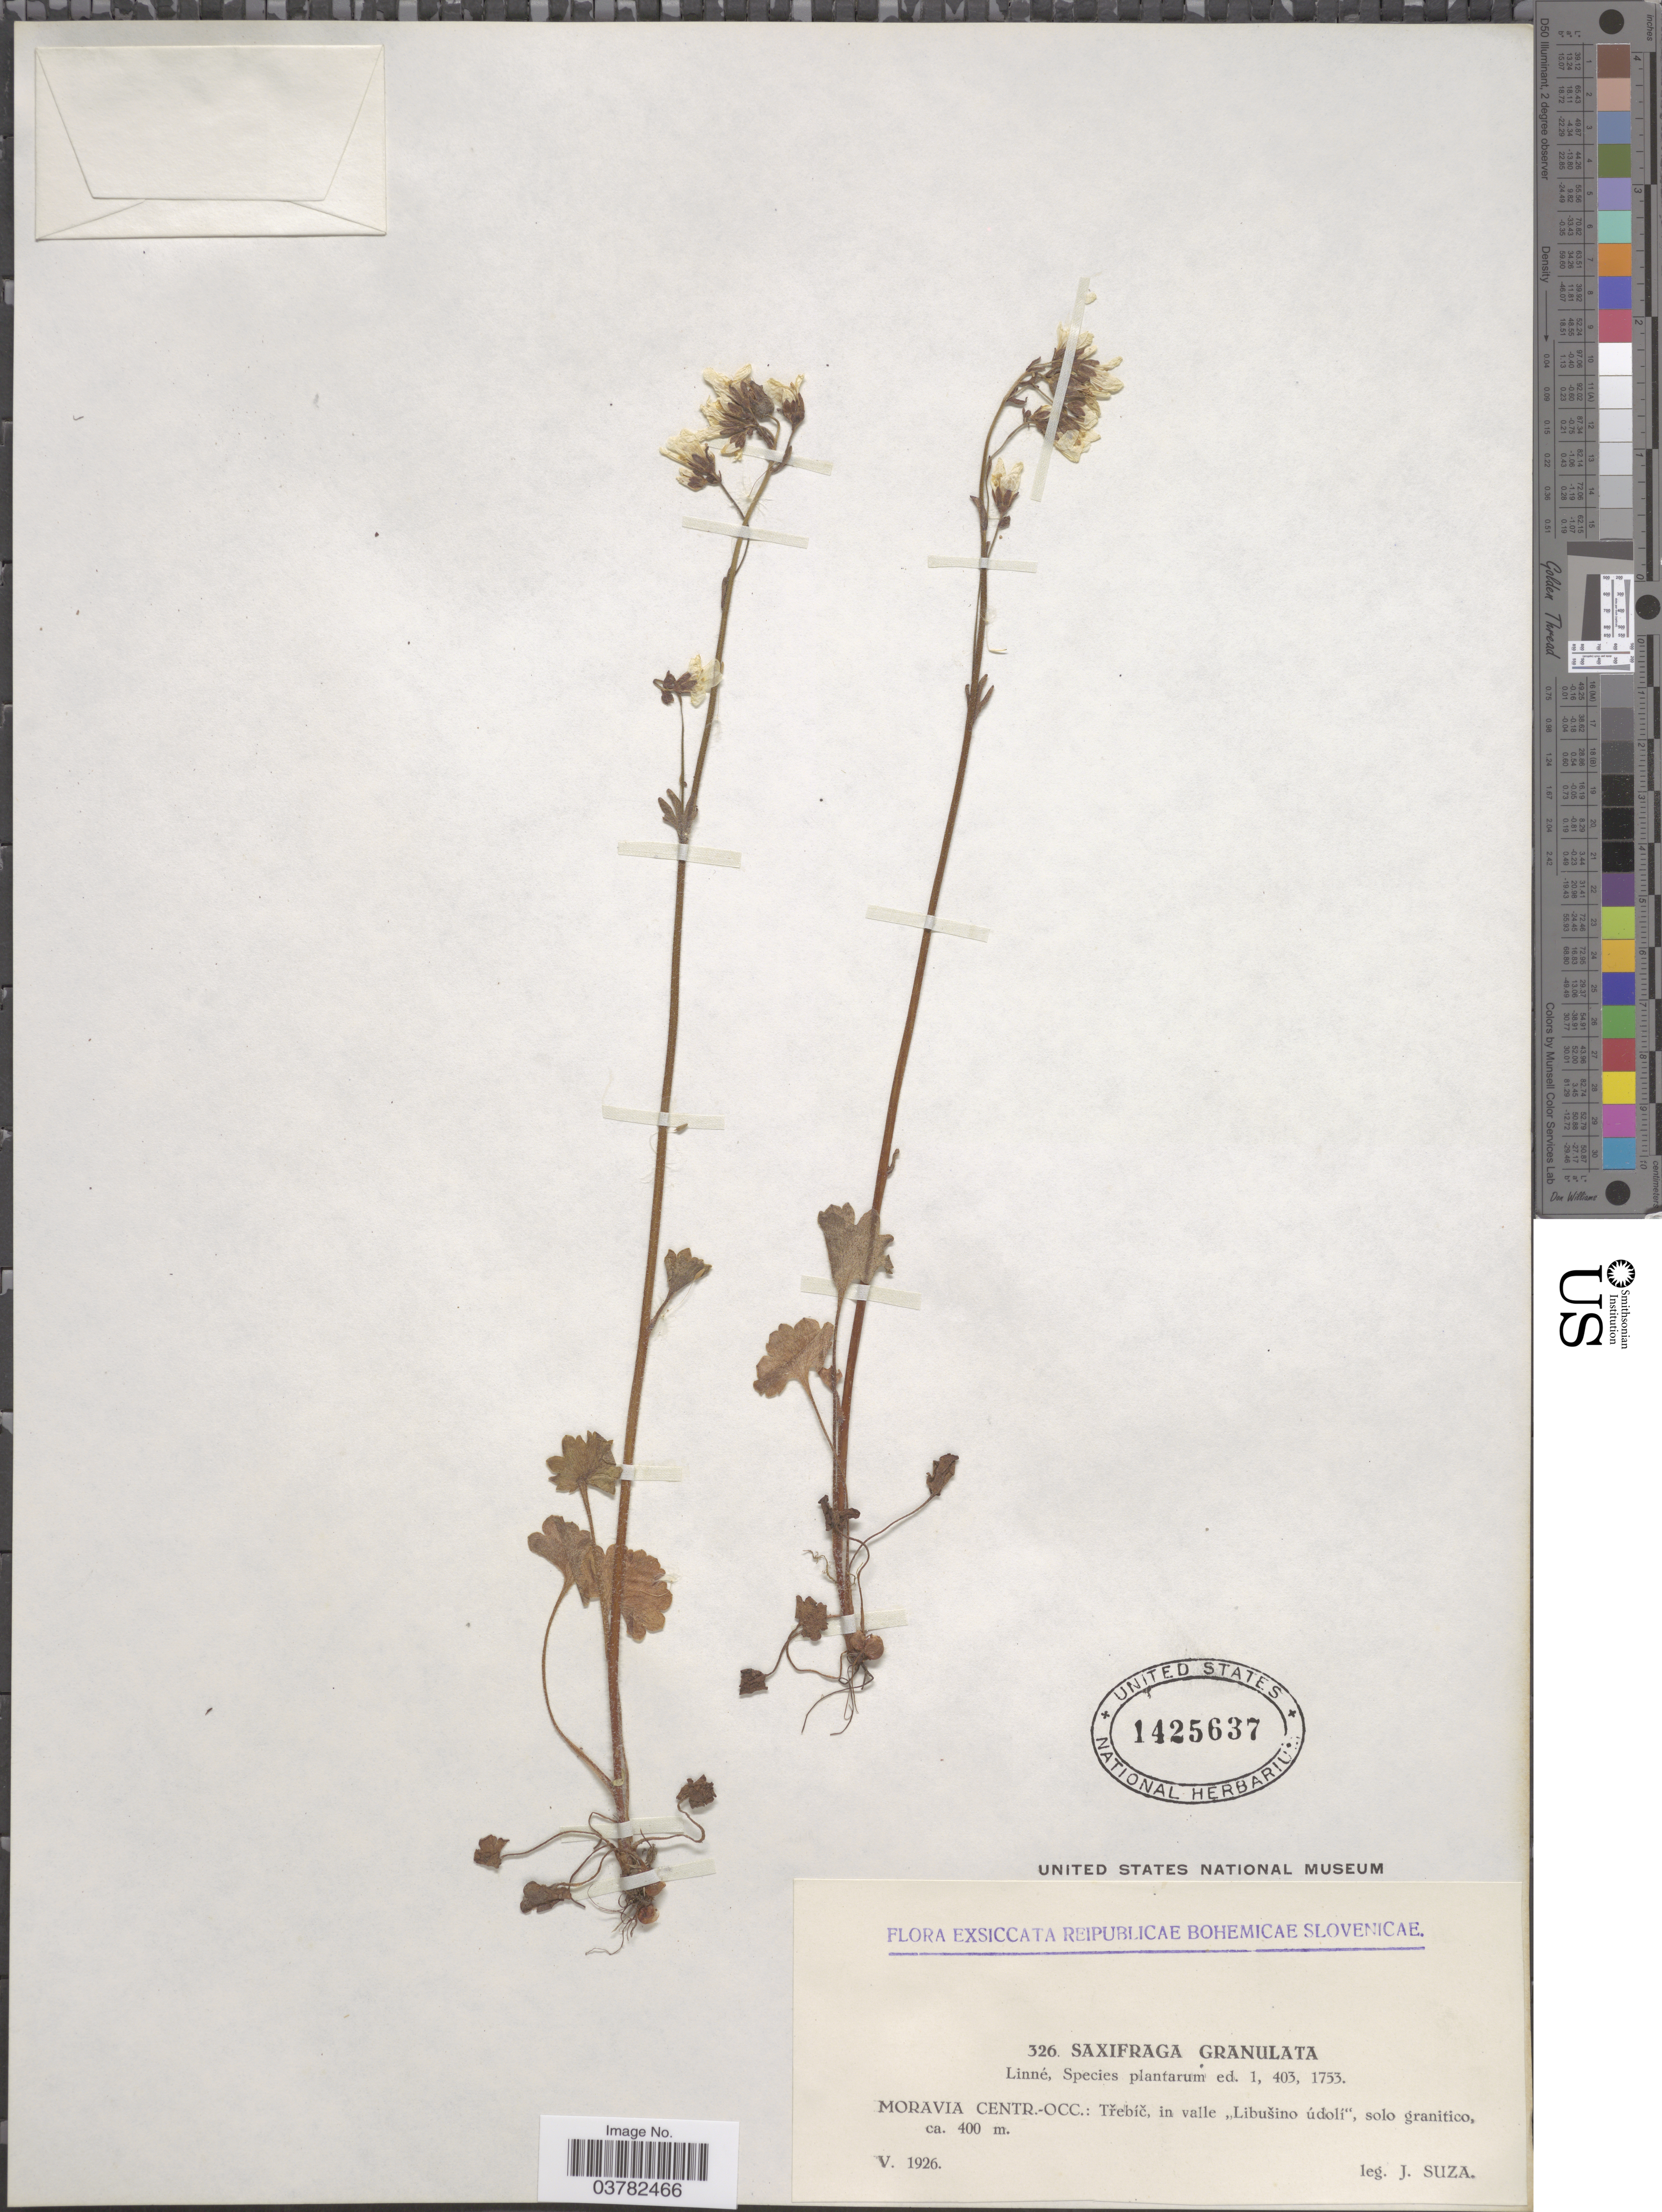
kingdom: Plantae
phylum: Tracheophyta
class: Magnoliopsida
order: Saxifragales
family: Saxifragaceae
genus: Saxifraga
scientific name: Saxifraga granulata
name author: L.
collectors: J. Suza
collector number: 326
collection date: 1926-05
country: Czechia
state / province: Moravian-Silesian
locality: Moravia Centr.-Occ.: Třebíč, in valle "Libušino údoli".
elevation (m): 400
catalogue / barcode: US 1425637